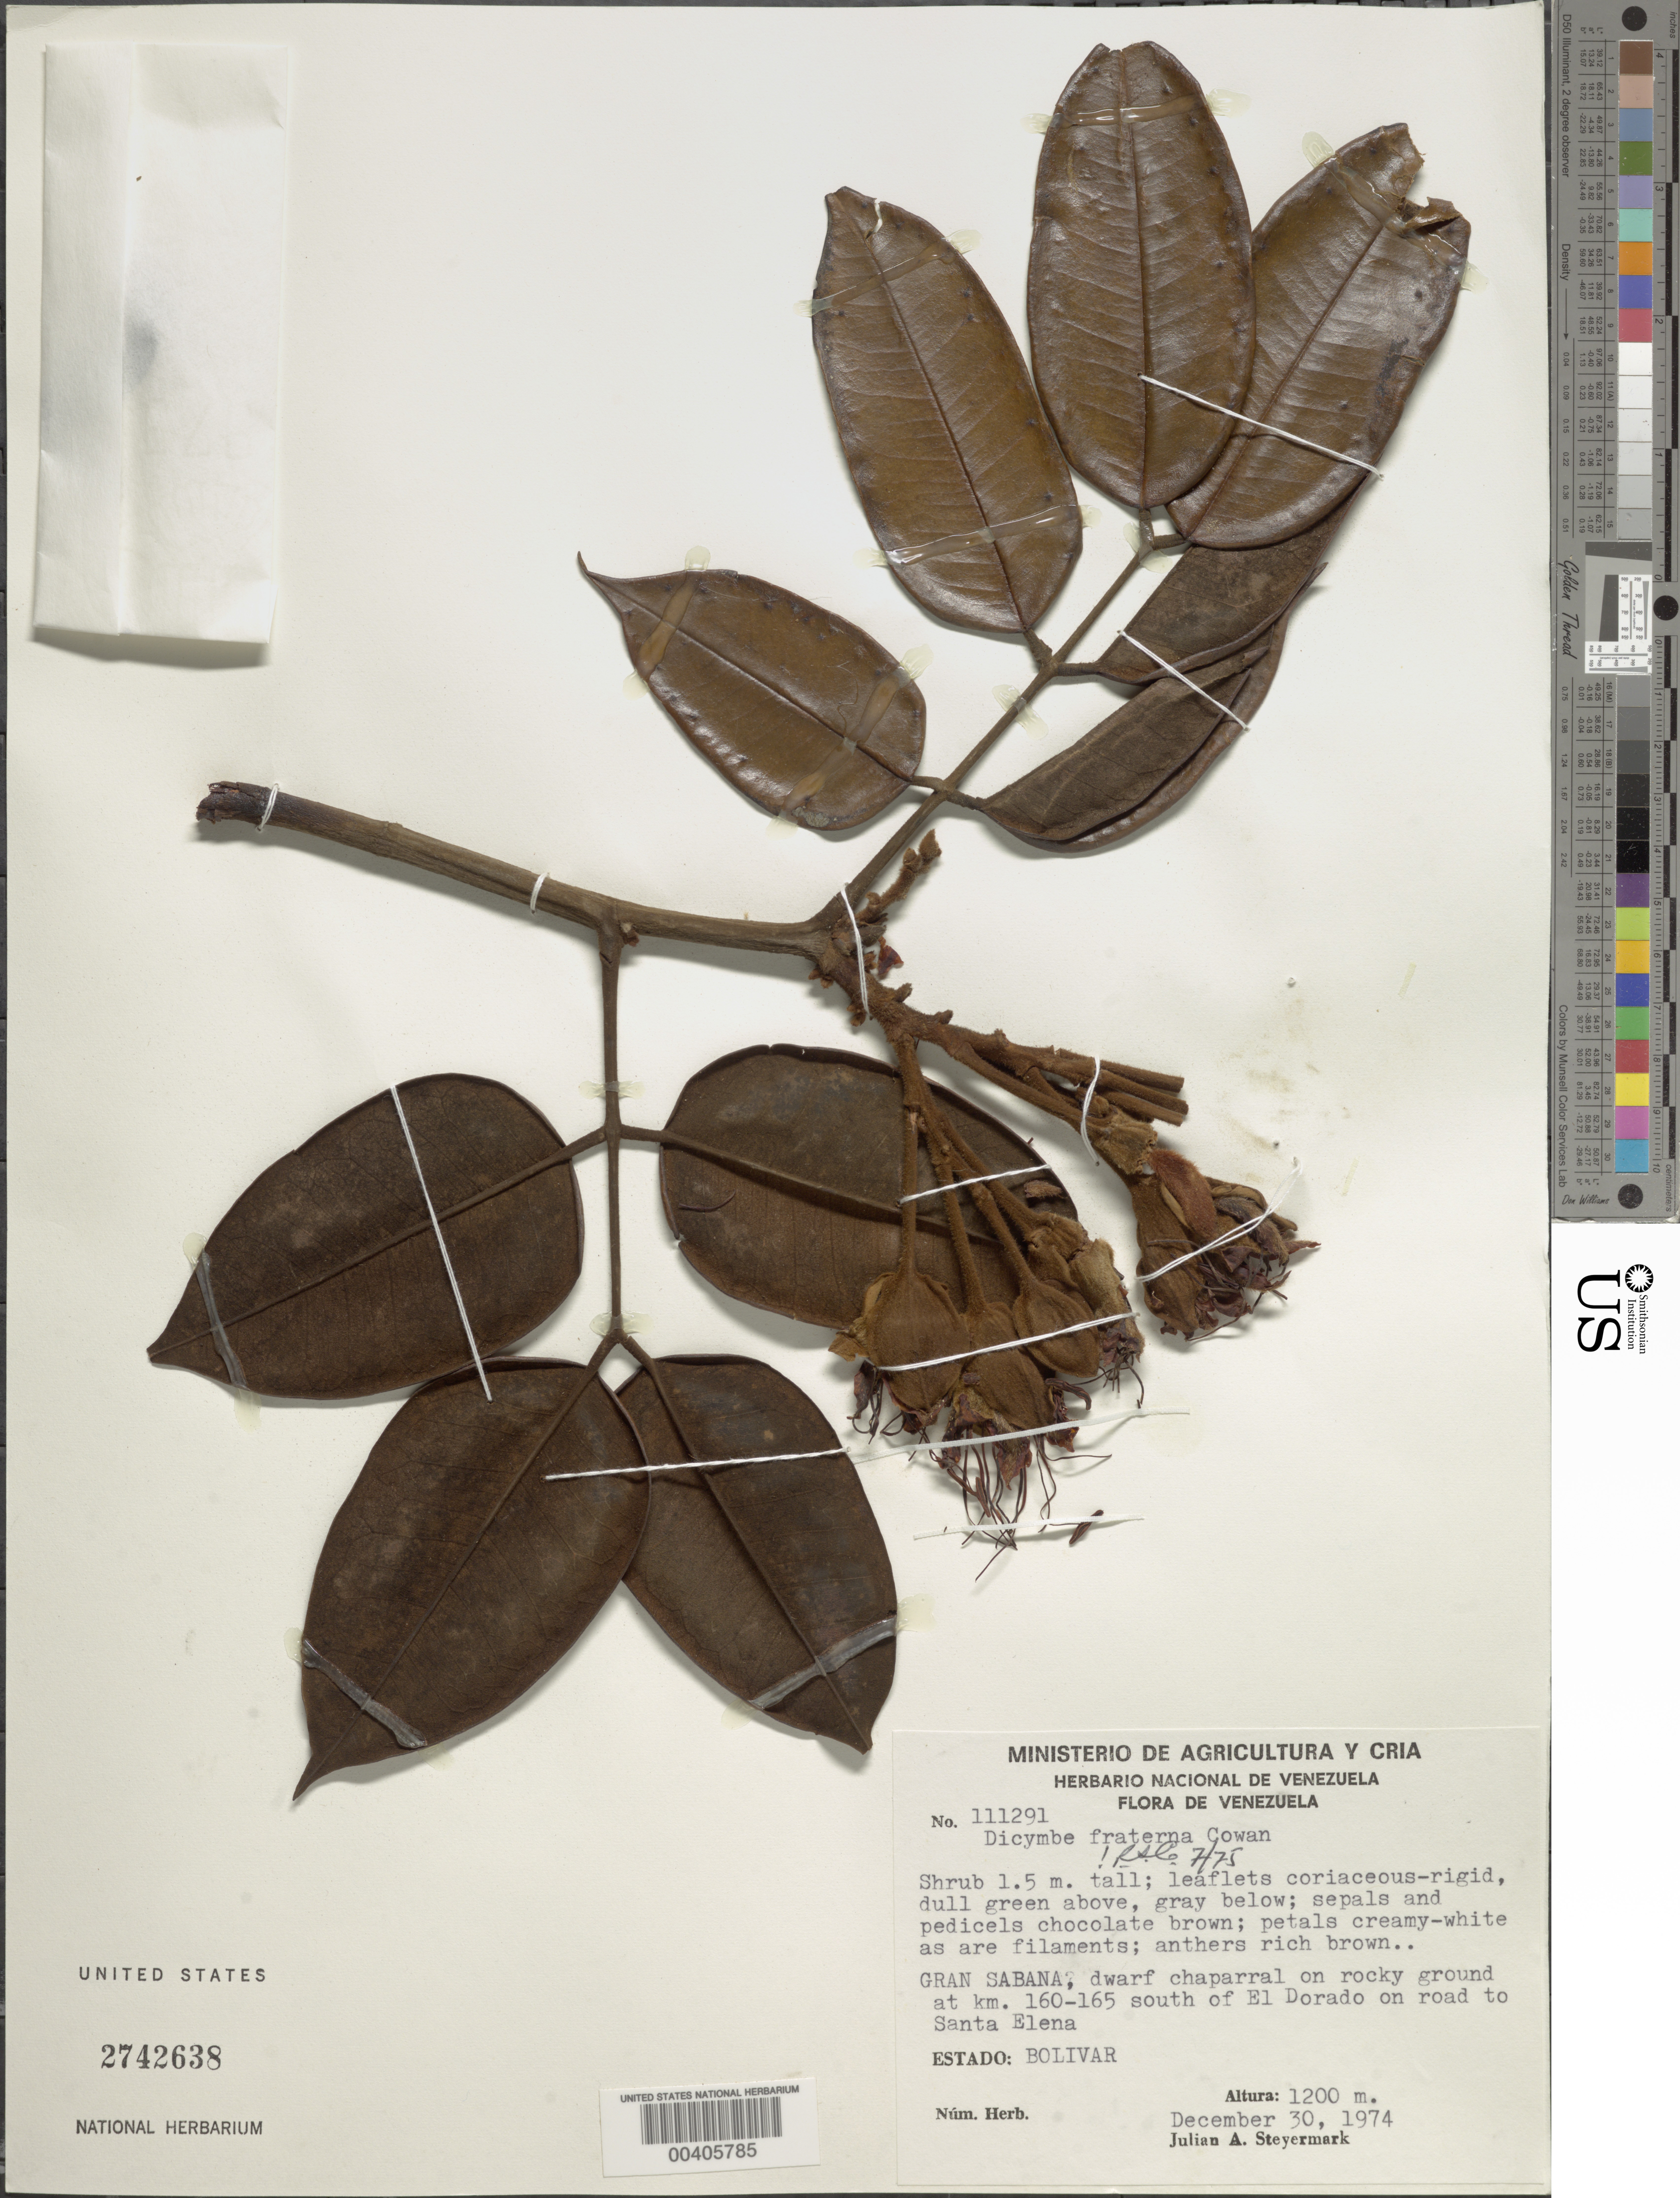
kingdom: Plantae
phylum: Tracheophyta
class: Magnoliopsida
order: Fabales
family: Fabaceae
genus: Dicymbe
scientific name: Dicymbe fraterna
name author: R.S. Cowan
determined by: Cowan, R. S.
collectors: J. Steyermark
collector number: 111291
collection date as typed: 30 Dec 1974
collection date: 1974-12-30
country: Venezuela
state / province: Bolivar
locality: Gran sabana, at km 160-165 s of el dorado on rd to santa elena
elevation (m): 1200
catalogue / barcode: US 2742638